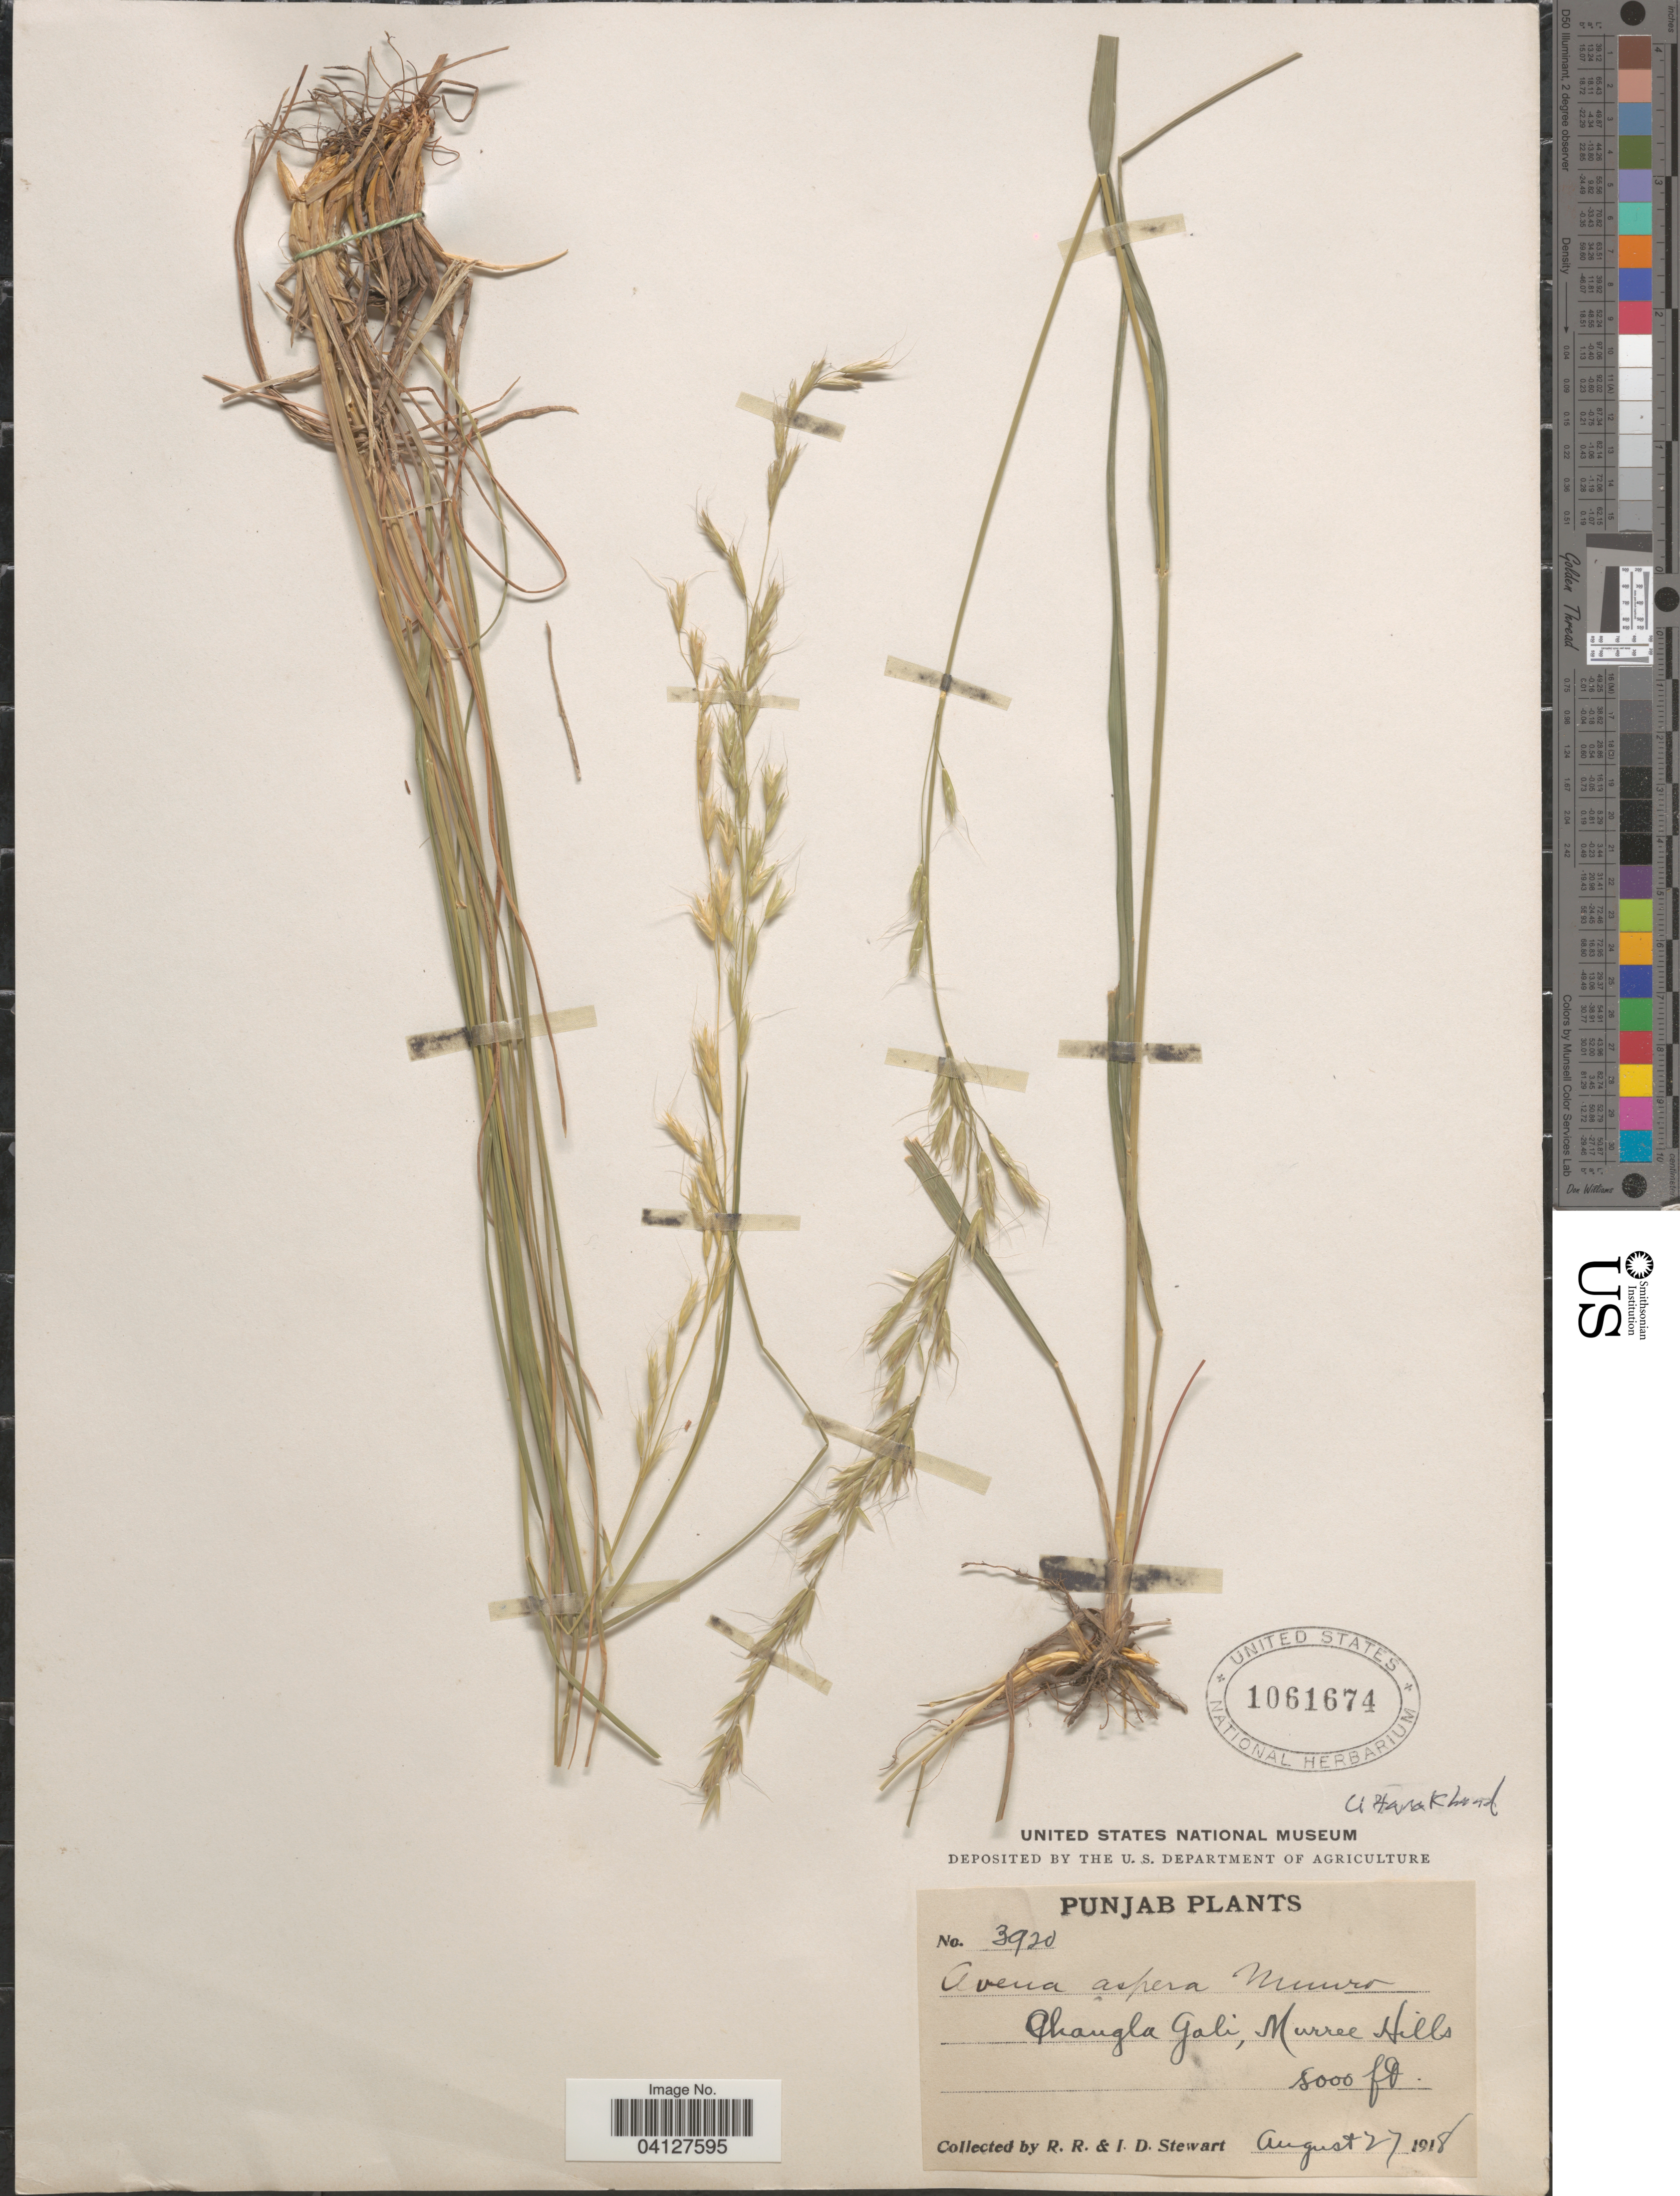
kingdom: Plantae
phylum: Tracheophyta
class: Liliopsida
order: Poales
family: Poaceae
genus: Avena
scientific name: Avena aspera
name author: Munro ex Thwaites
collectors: R. Stewart & I. Stewart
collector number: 3920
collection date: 1918-08-27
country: Pakistan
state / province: Punjab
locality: Changla Gali, Murree Hills.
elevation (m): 2438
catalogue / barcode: US 1061674